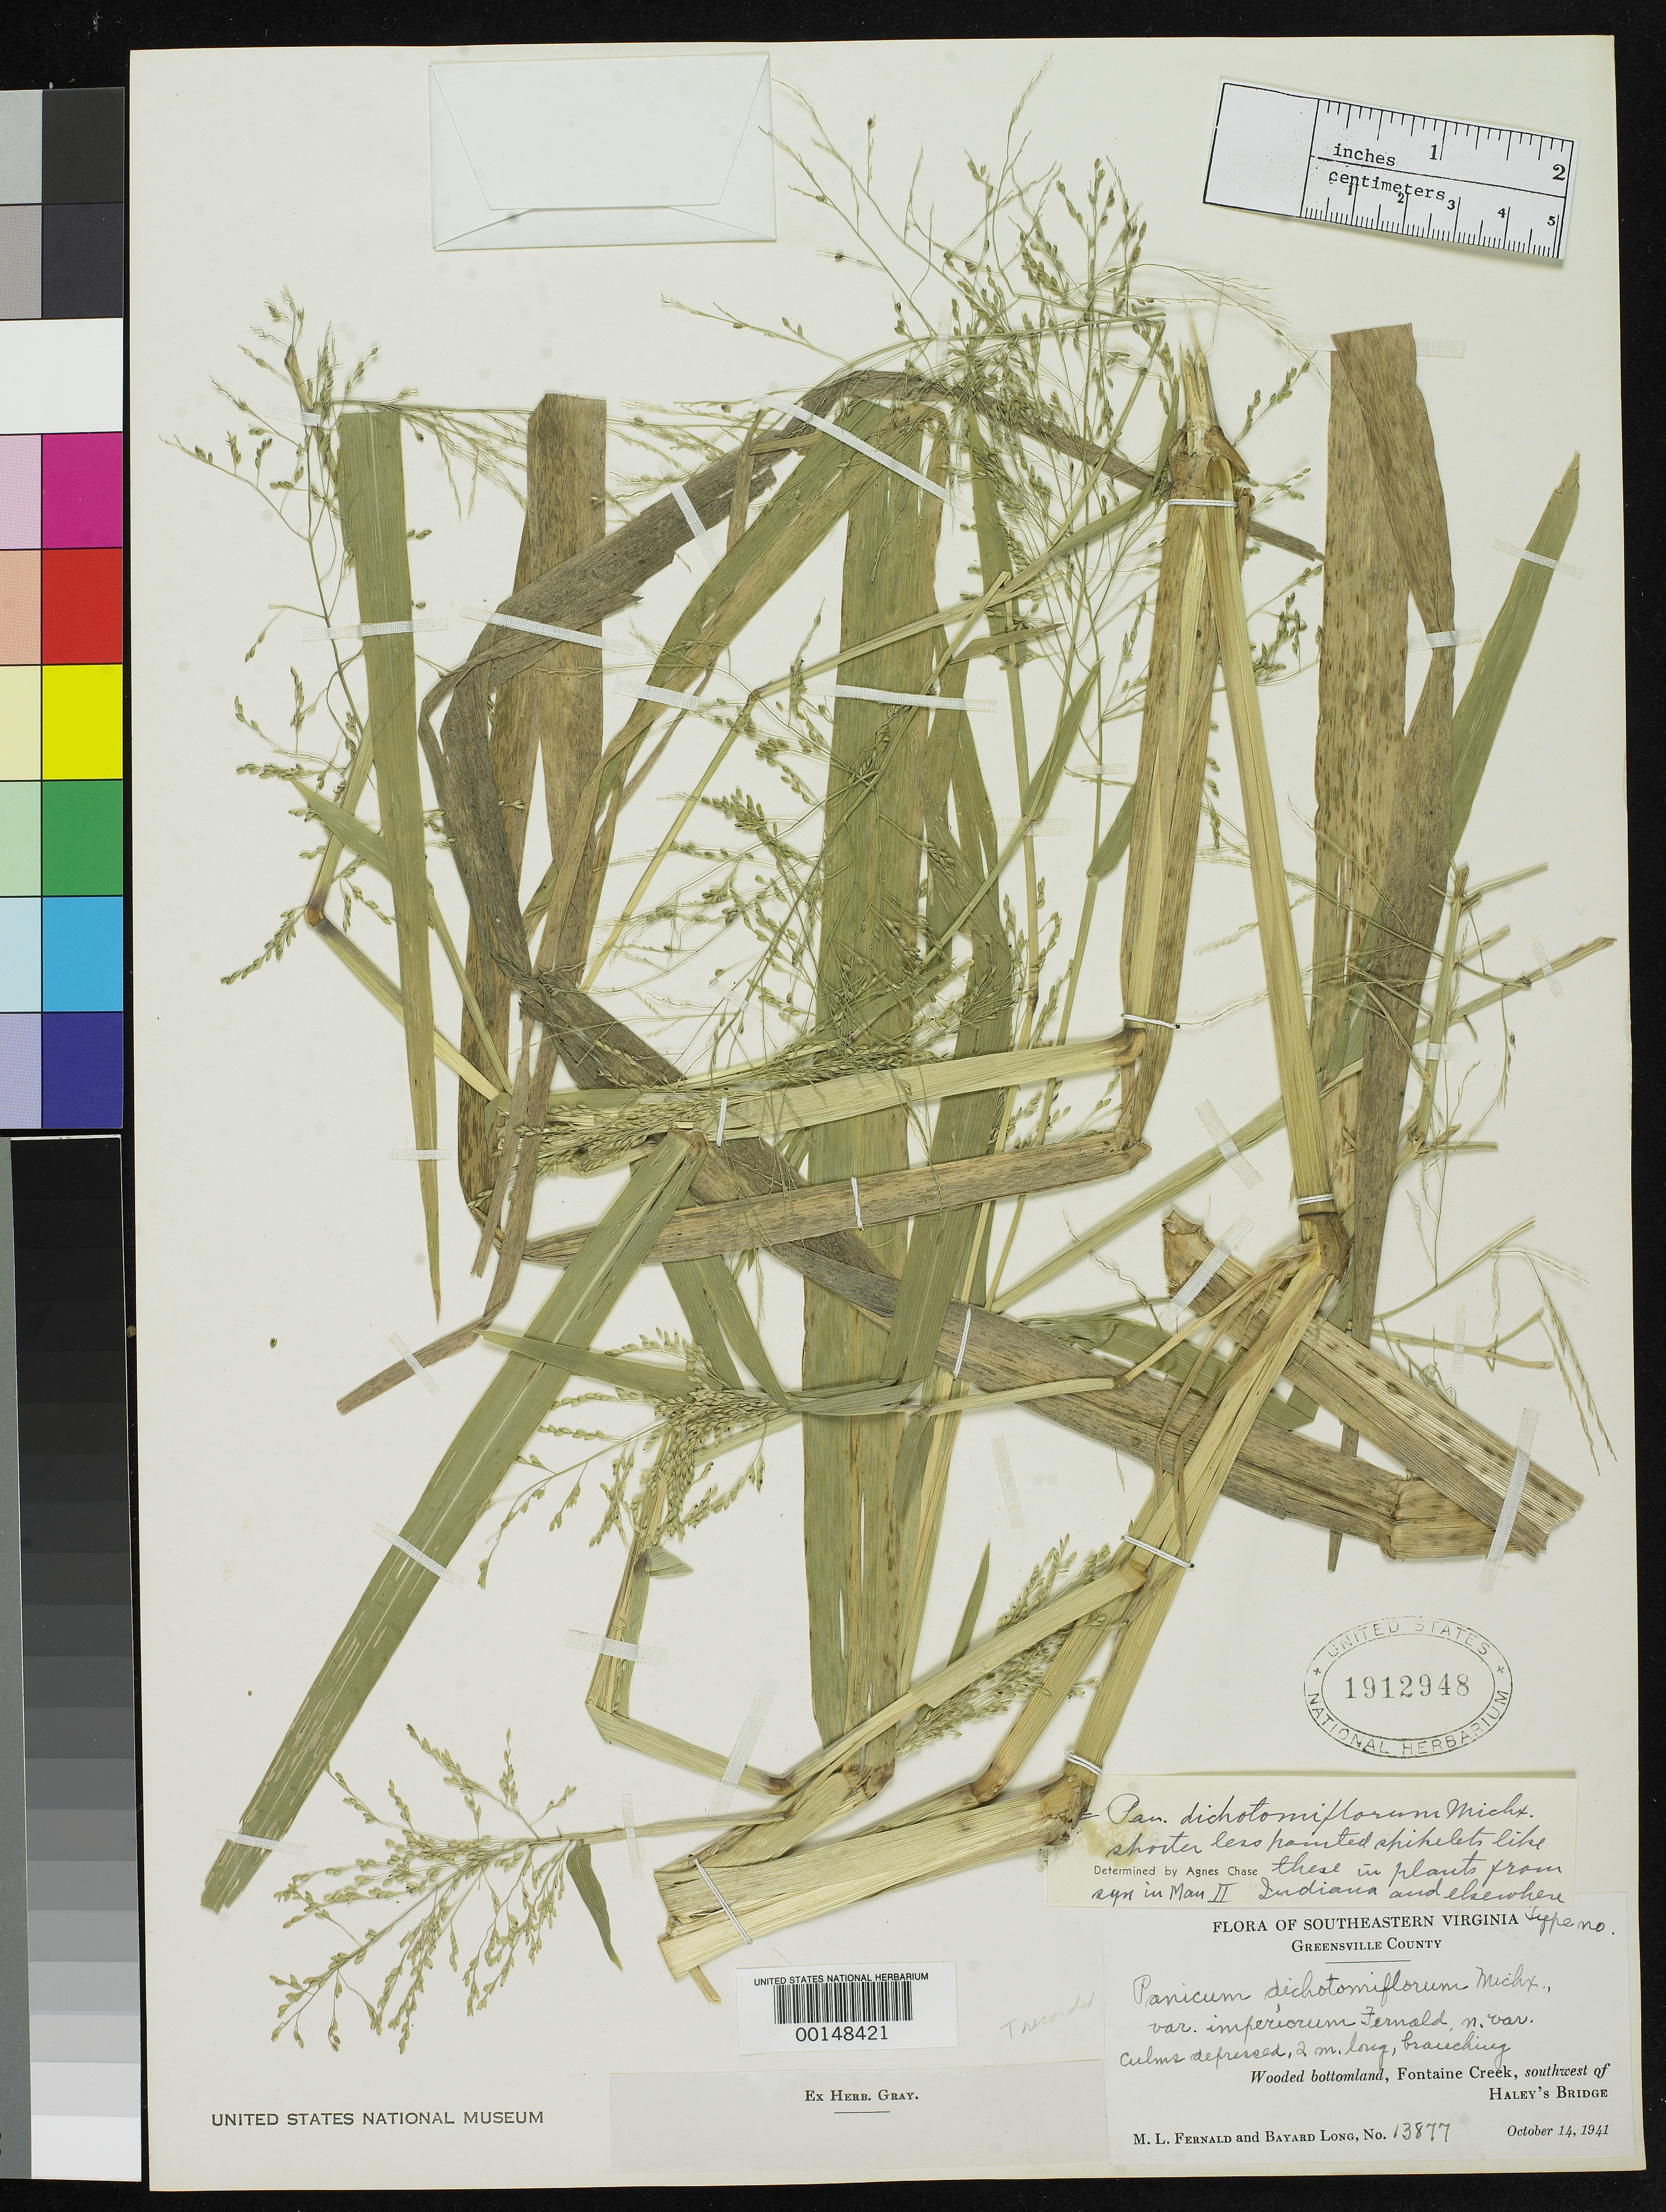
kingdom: Plantae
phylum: Tracheophyta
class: Liliopsida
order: Poales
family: Poaceae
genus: Panicum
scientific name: Panicum dichotomiflorum var. imperiorum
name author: Fernald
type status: Isotype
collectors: M. L. Fernald & B. H. Long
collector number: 13877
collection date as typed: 14 Oct 1941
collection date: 1941-10-14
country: United States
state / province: Virginia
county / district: Greensville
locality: Fontaine Creek SW of Haley's Bridge.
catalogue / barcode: US 1912948